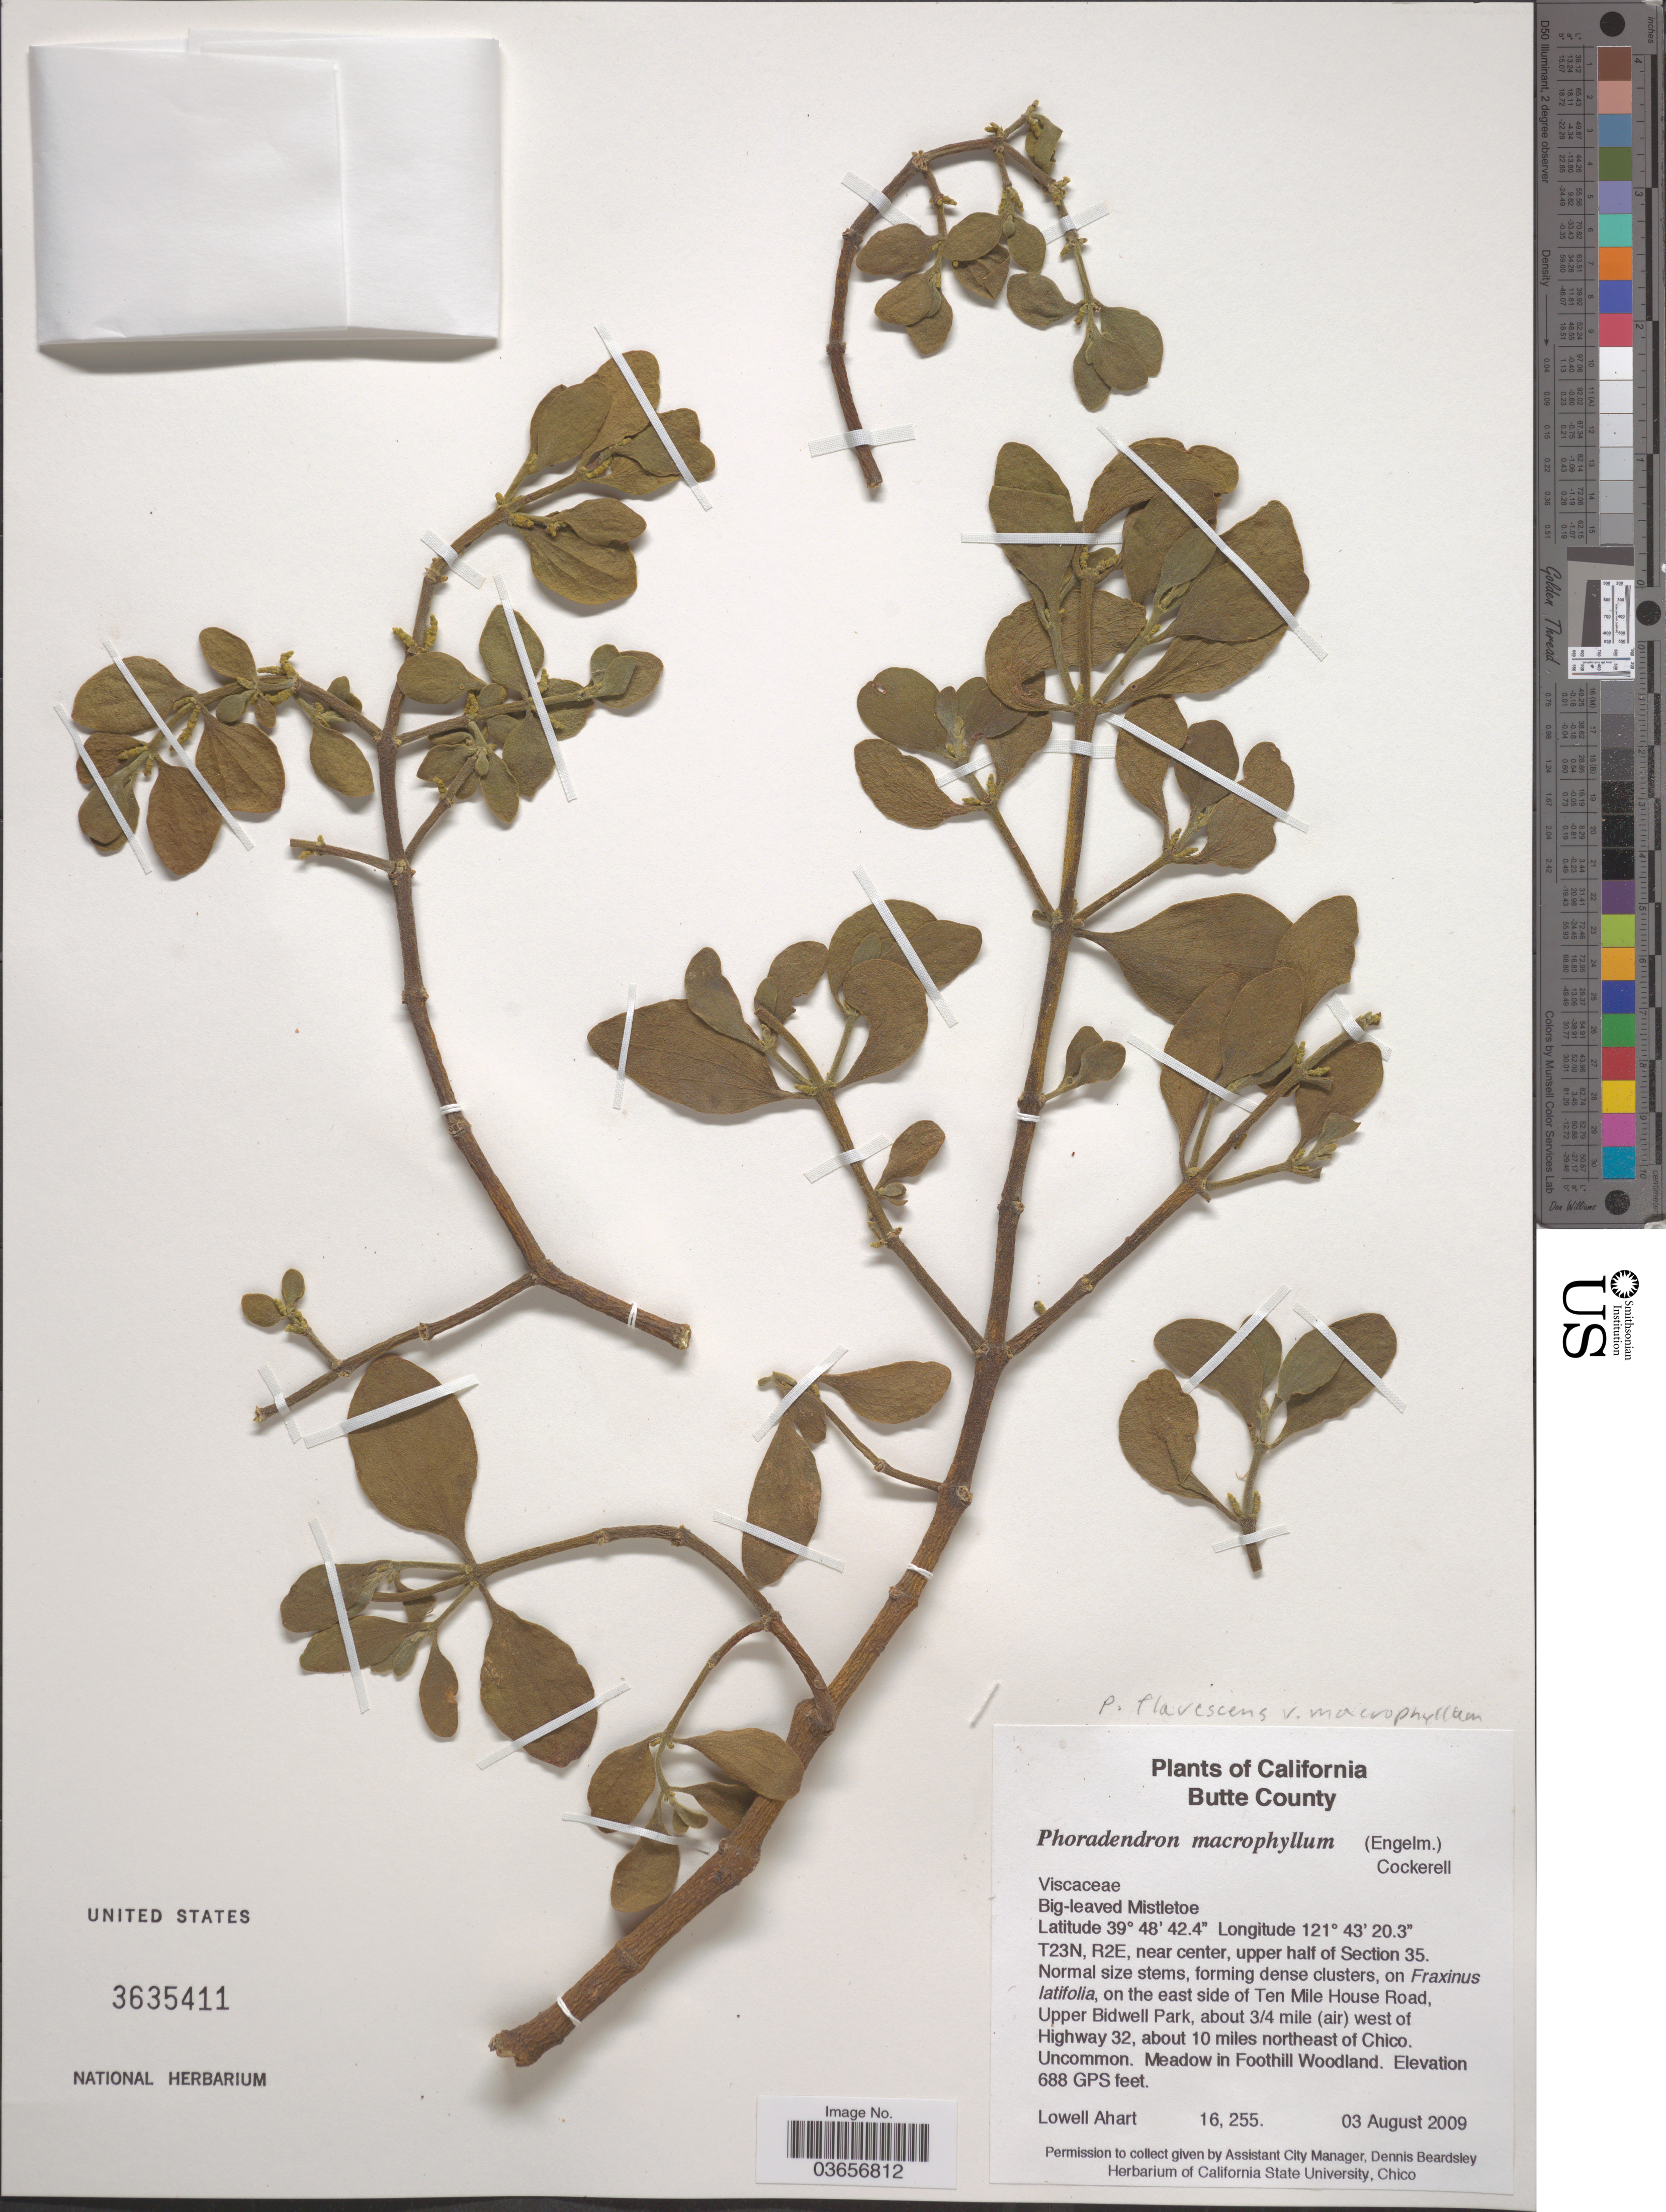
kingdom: Plantae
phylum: Tracheophyta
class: Magnoliopsida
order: Santalales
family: Viscaceae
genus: Phoradendron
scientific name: Phoradendron flavescens var. villosum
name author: Engelm.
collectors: L. Ahart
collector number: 16255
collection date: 2009-08-03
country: United States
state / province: California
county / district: Butte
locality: Butte County. T23N, R2E, near center, upper half of Section 35. On the east side of Ten Mile House Road, Upper Bidwell Park, about 3/4 mile (air) west of Highway 32, about 10 miles northeast of Chico.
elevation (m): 210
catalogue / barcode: US 3635411